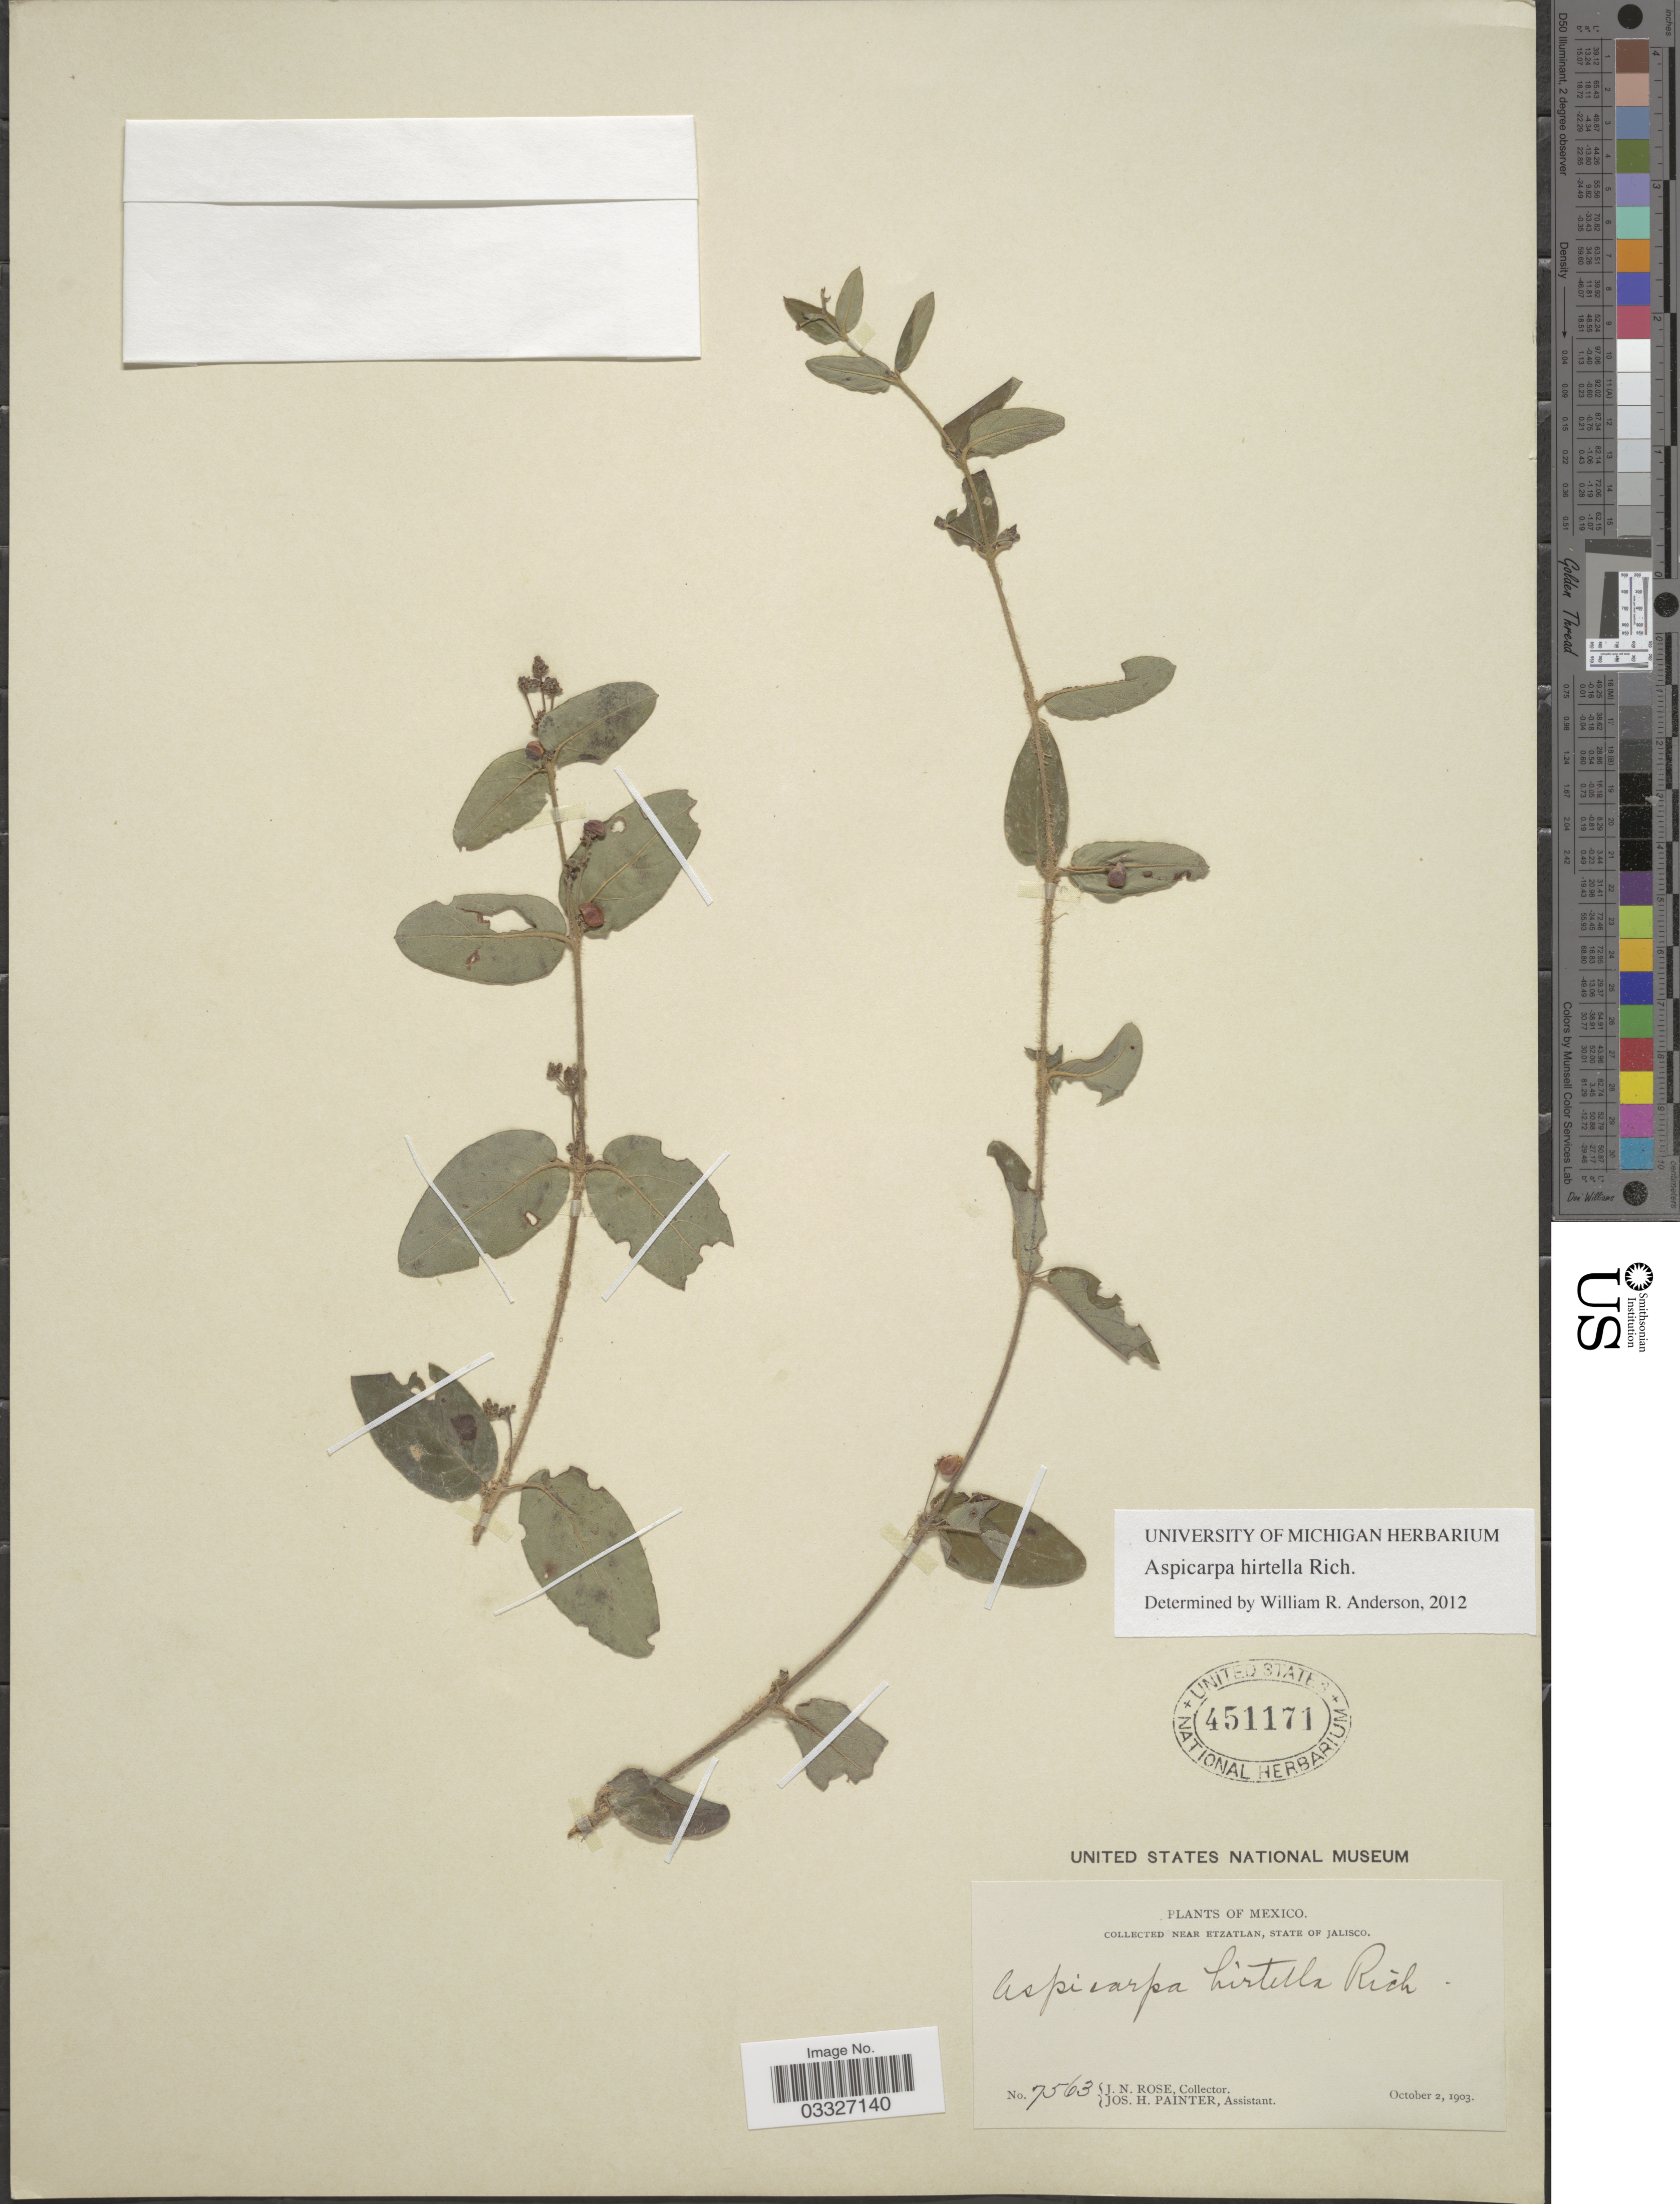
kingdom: Plantae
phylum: Tracheophyta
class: Magnoliopsida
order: Malpighiales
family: Malpighiaceae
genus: Aspicarpa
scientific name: Aspicarpa hirtella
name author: Rich.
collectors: J. N. Rose & J. H. Painter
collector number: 7563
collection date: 1903-10-02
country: Mexico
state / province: Jalisco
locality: Near Etzatlan.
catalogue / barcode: US 451171